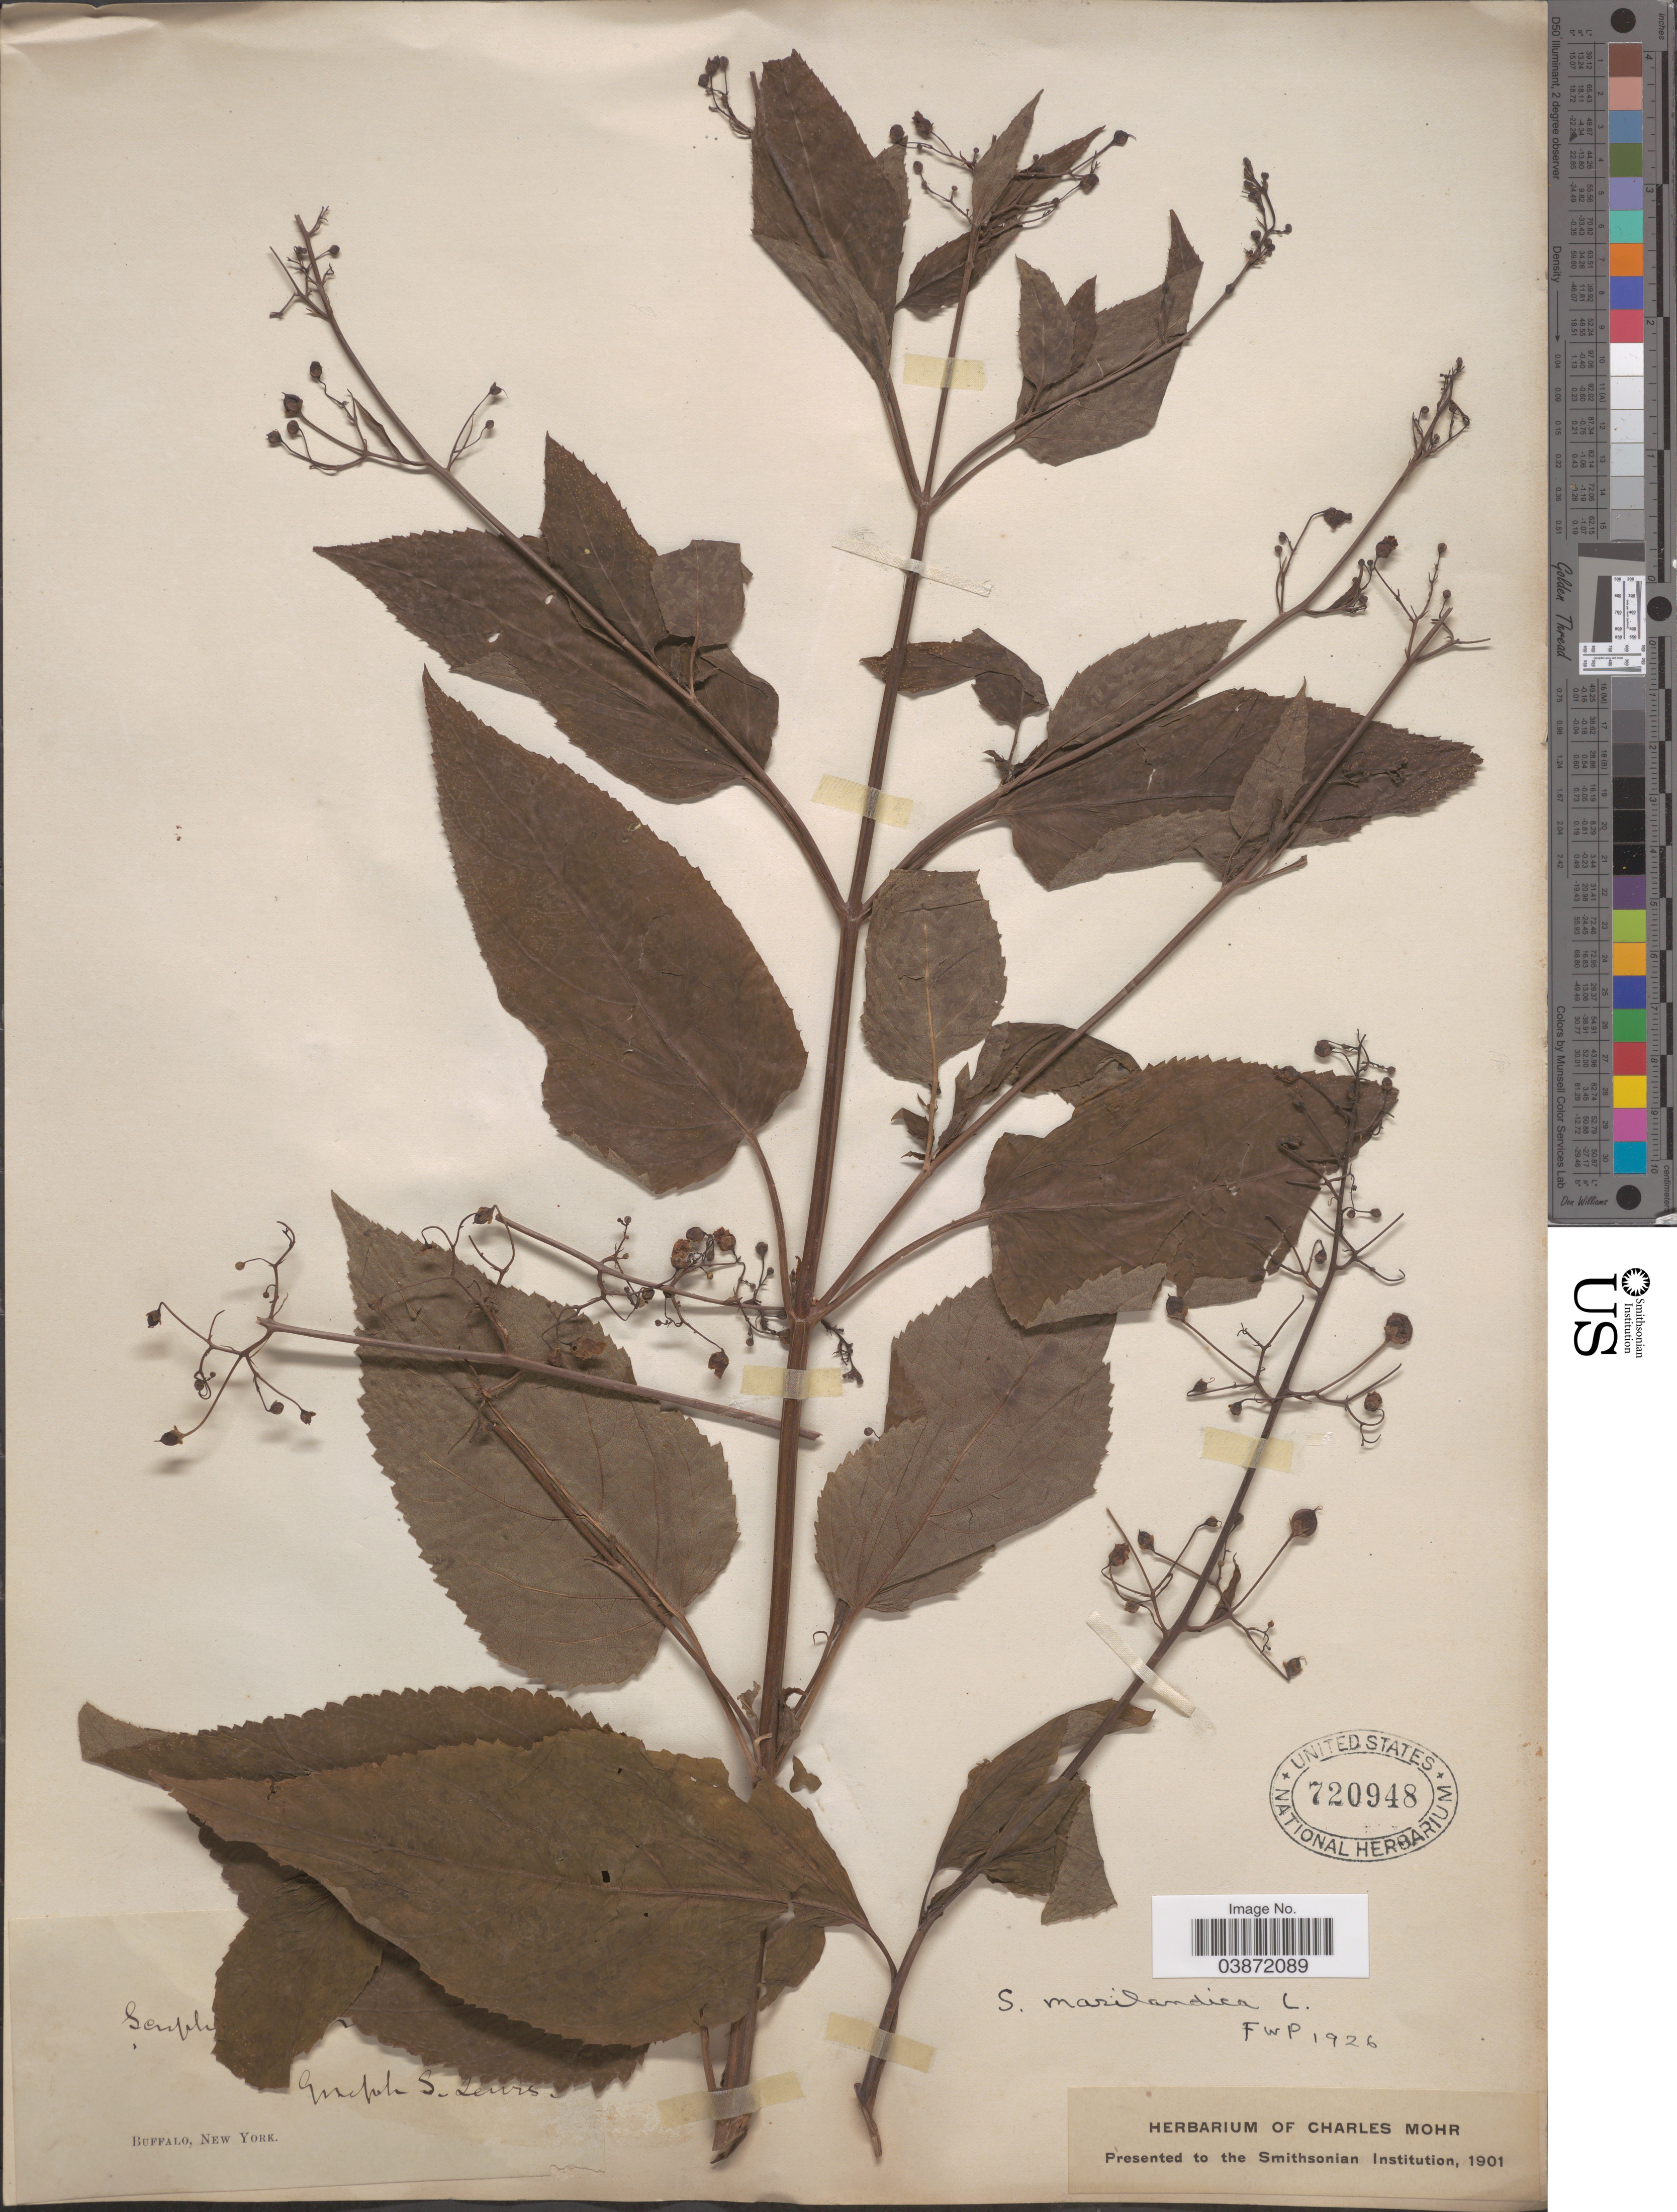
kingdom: Plantae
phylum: Tracheophyta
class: Magnoliopsida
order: Lamiales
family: Scrophulariaceae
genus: Scrophularia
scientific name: Scrophularia marilandica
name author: L.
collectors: ex herb. Charles Mohr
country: United States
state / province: New York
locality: Buffalo.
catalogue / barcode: US 720948